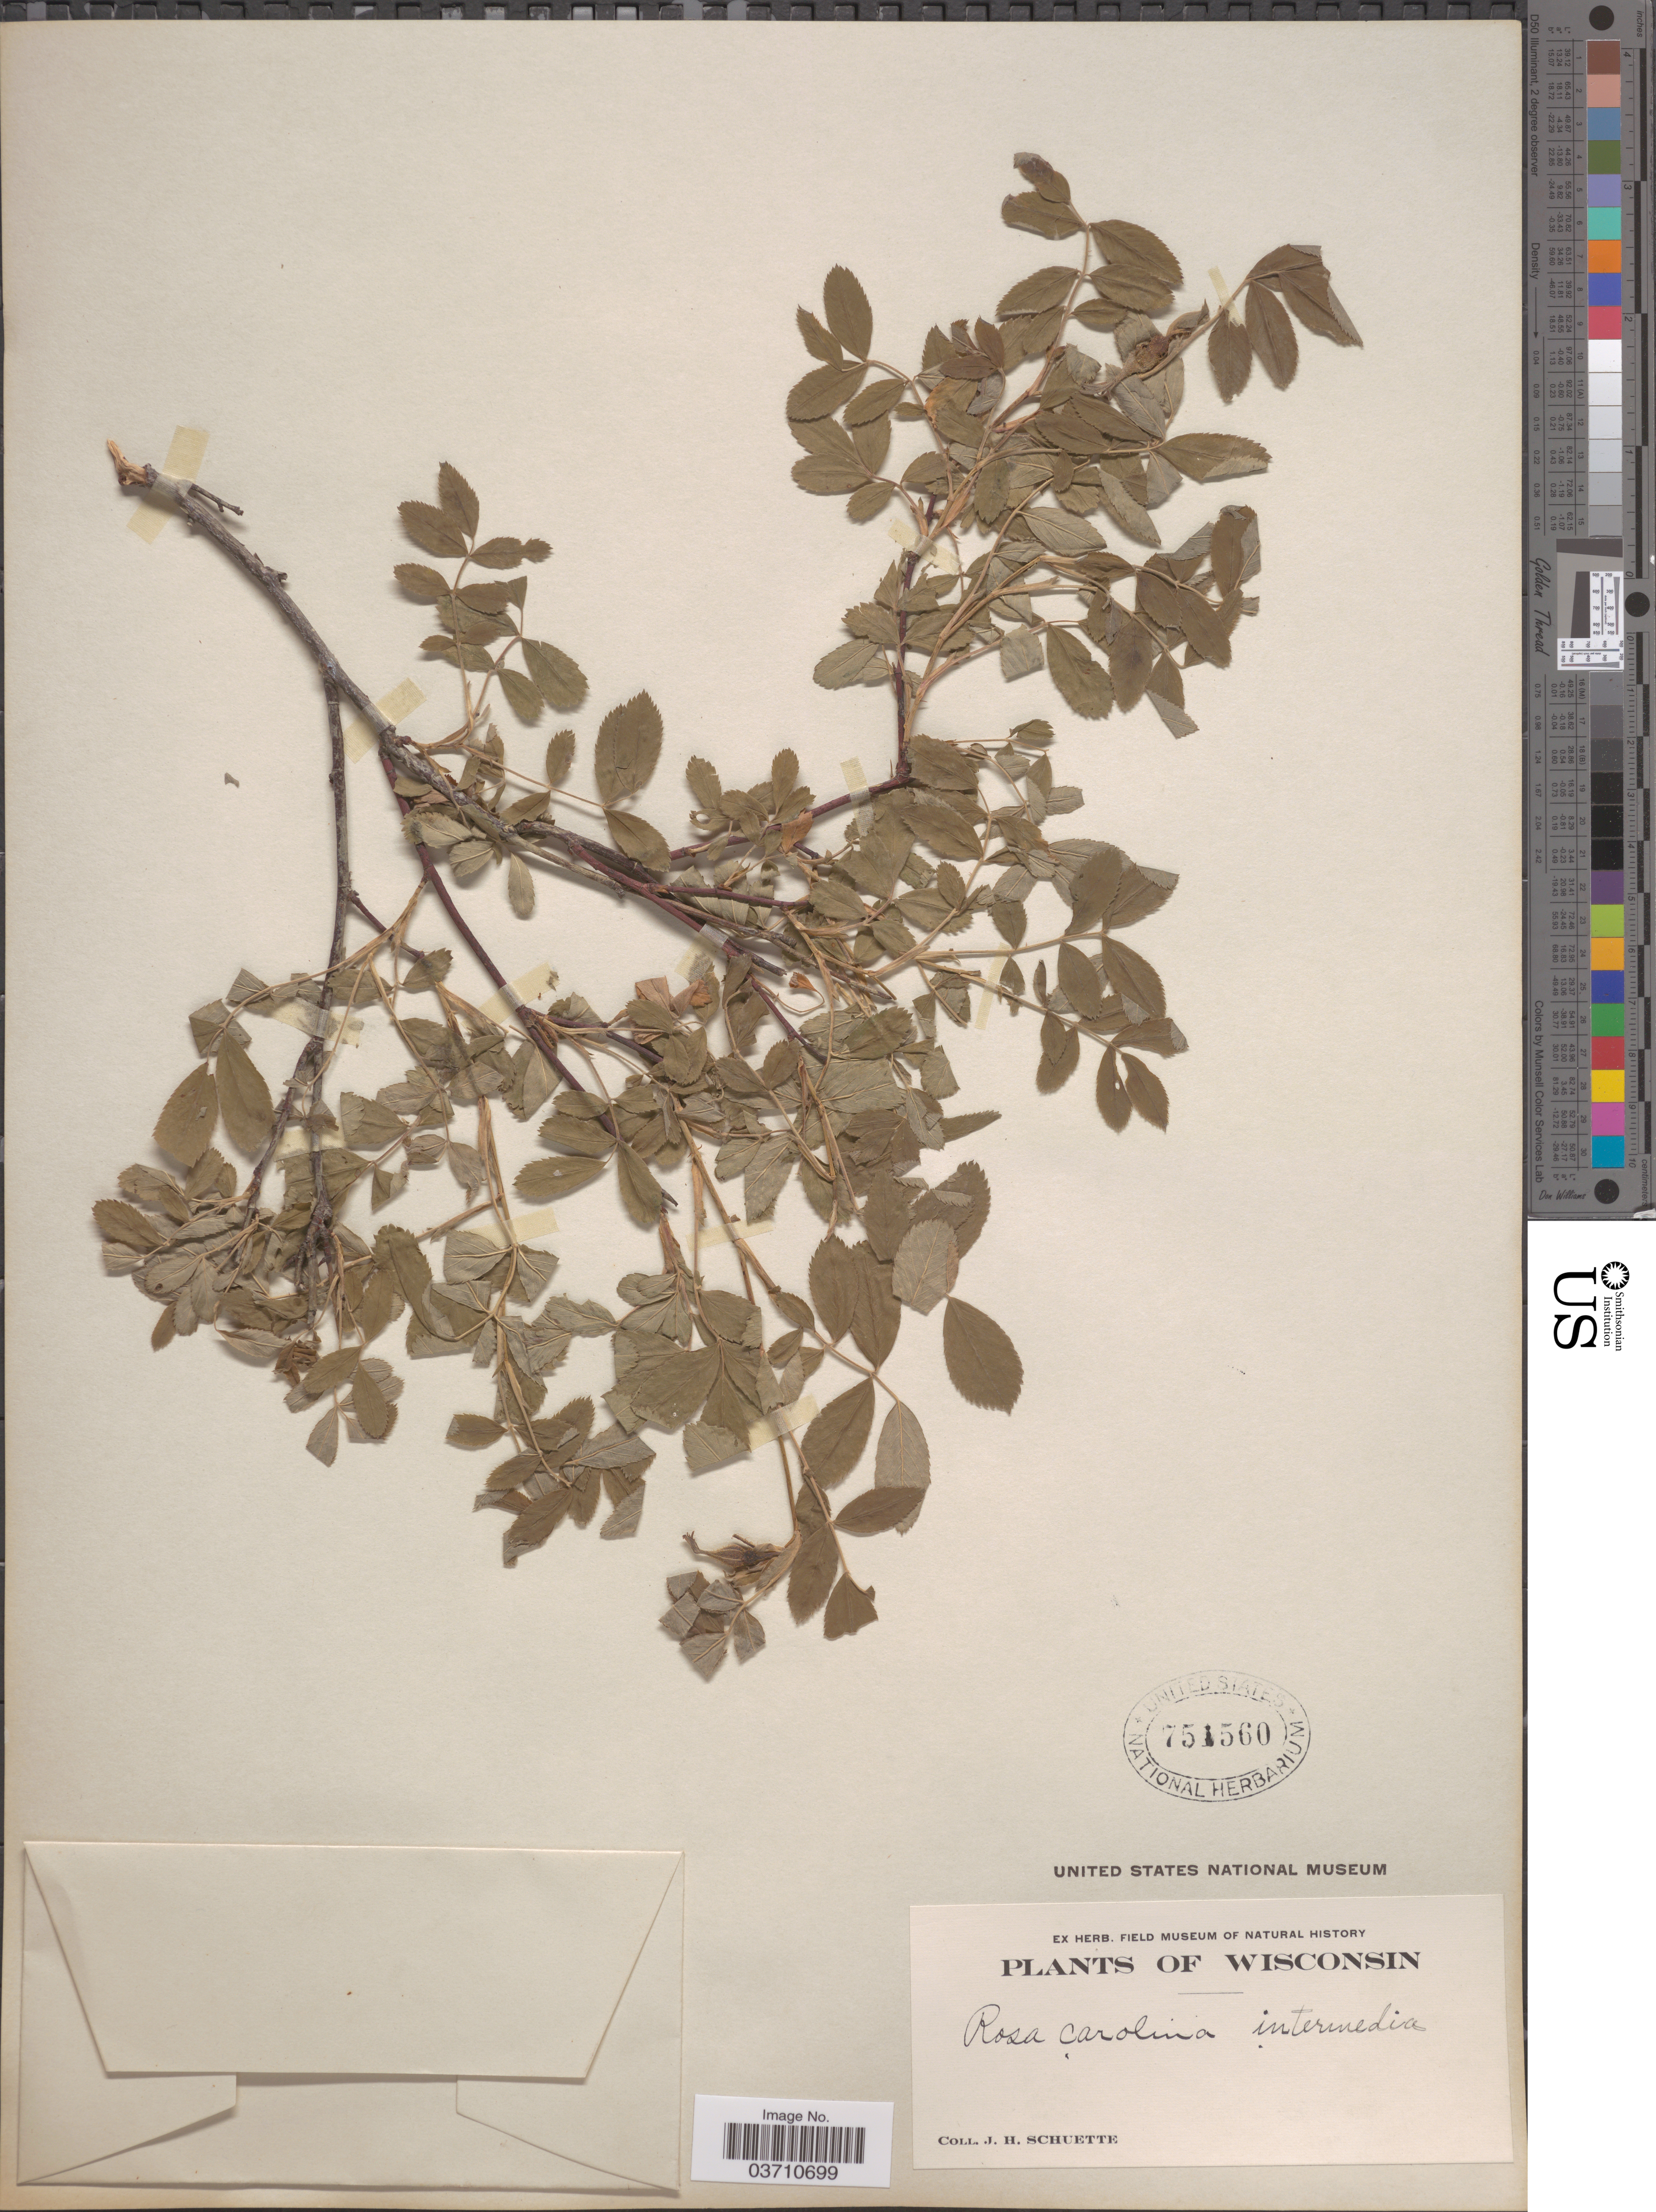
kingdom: Plantae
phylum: Tracheophyta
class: Magnoliopsida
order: Rosales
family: Rosaceae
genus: Rosa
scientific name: Rosa carolina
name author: L.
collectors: J. H. Schuette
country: United States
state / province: Wisconsin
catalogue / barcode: US 751560